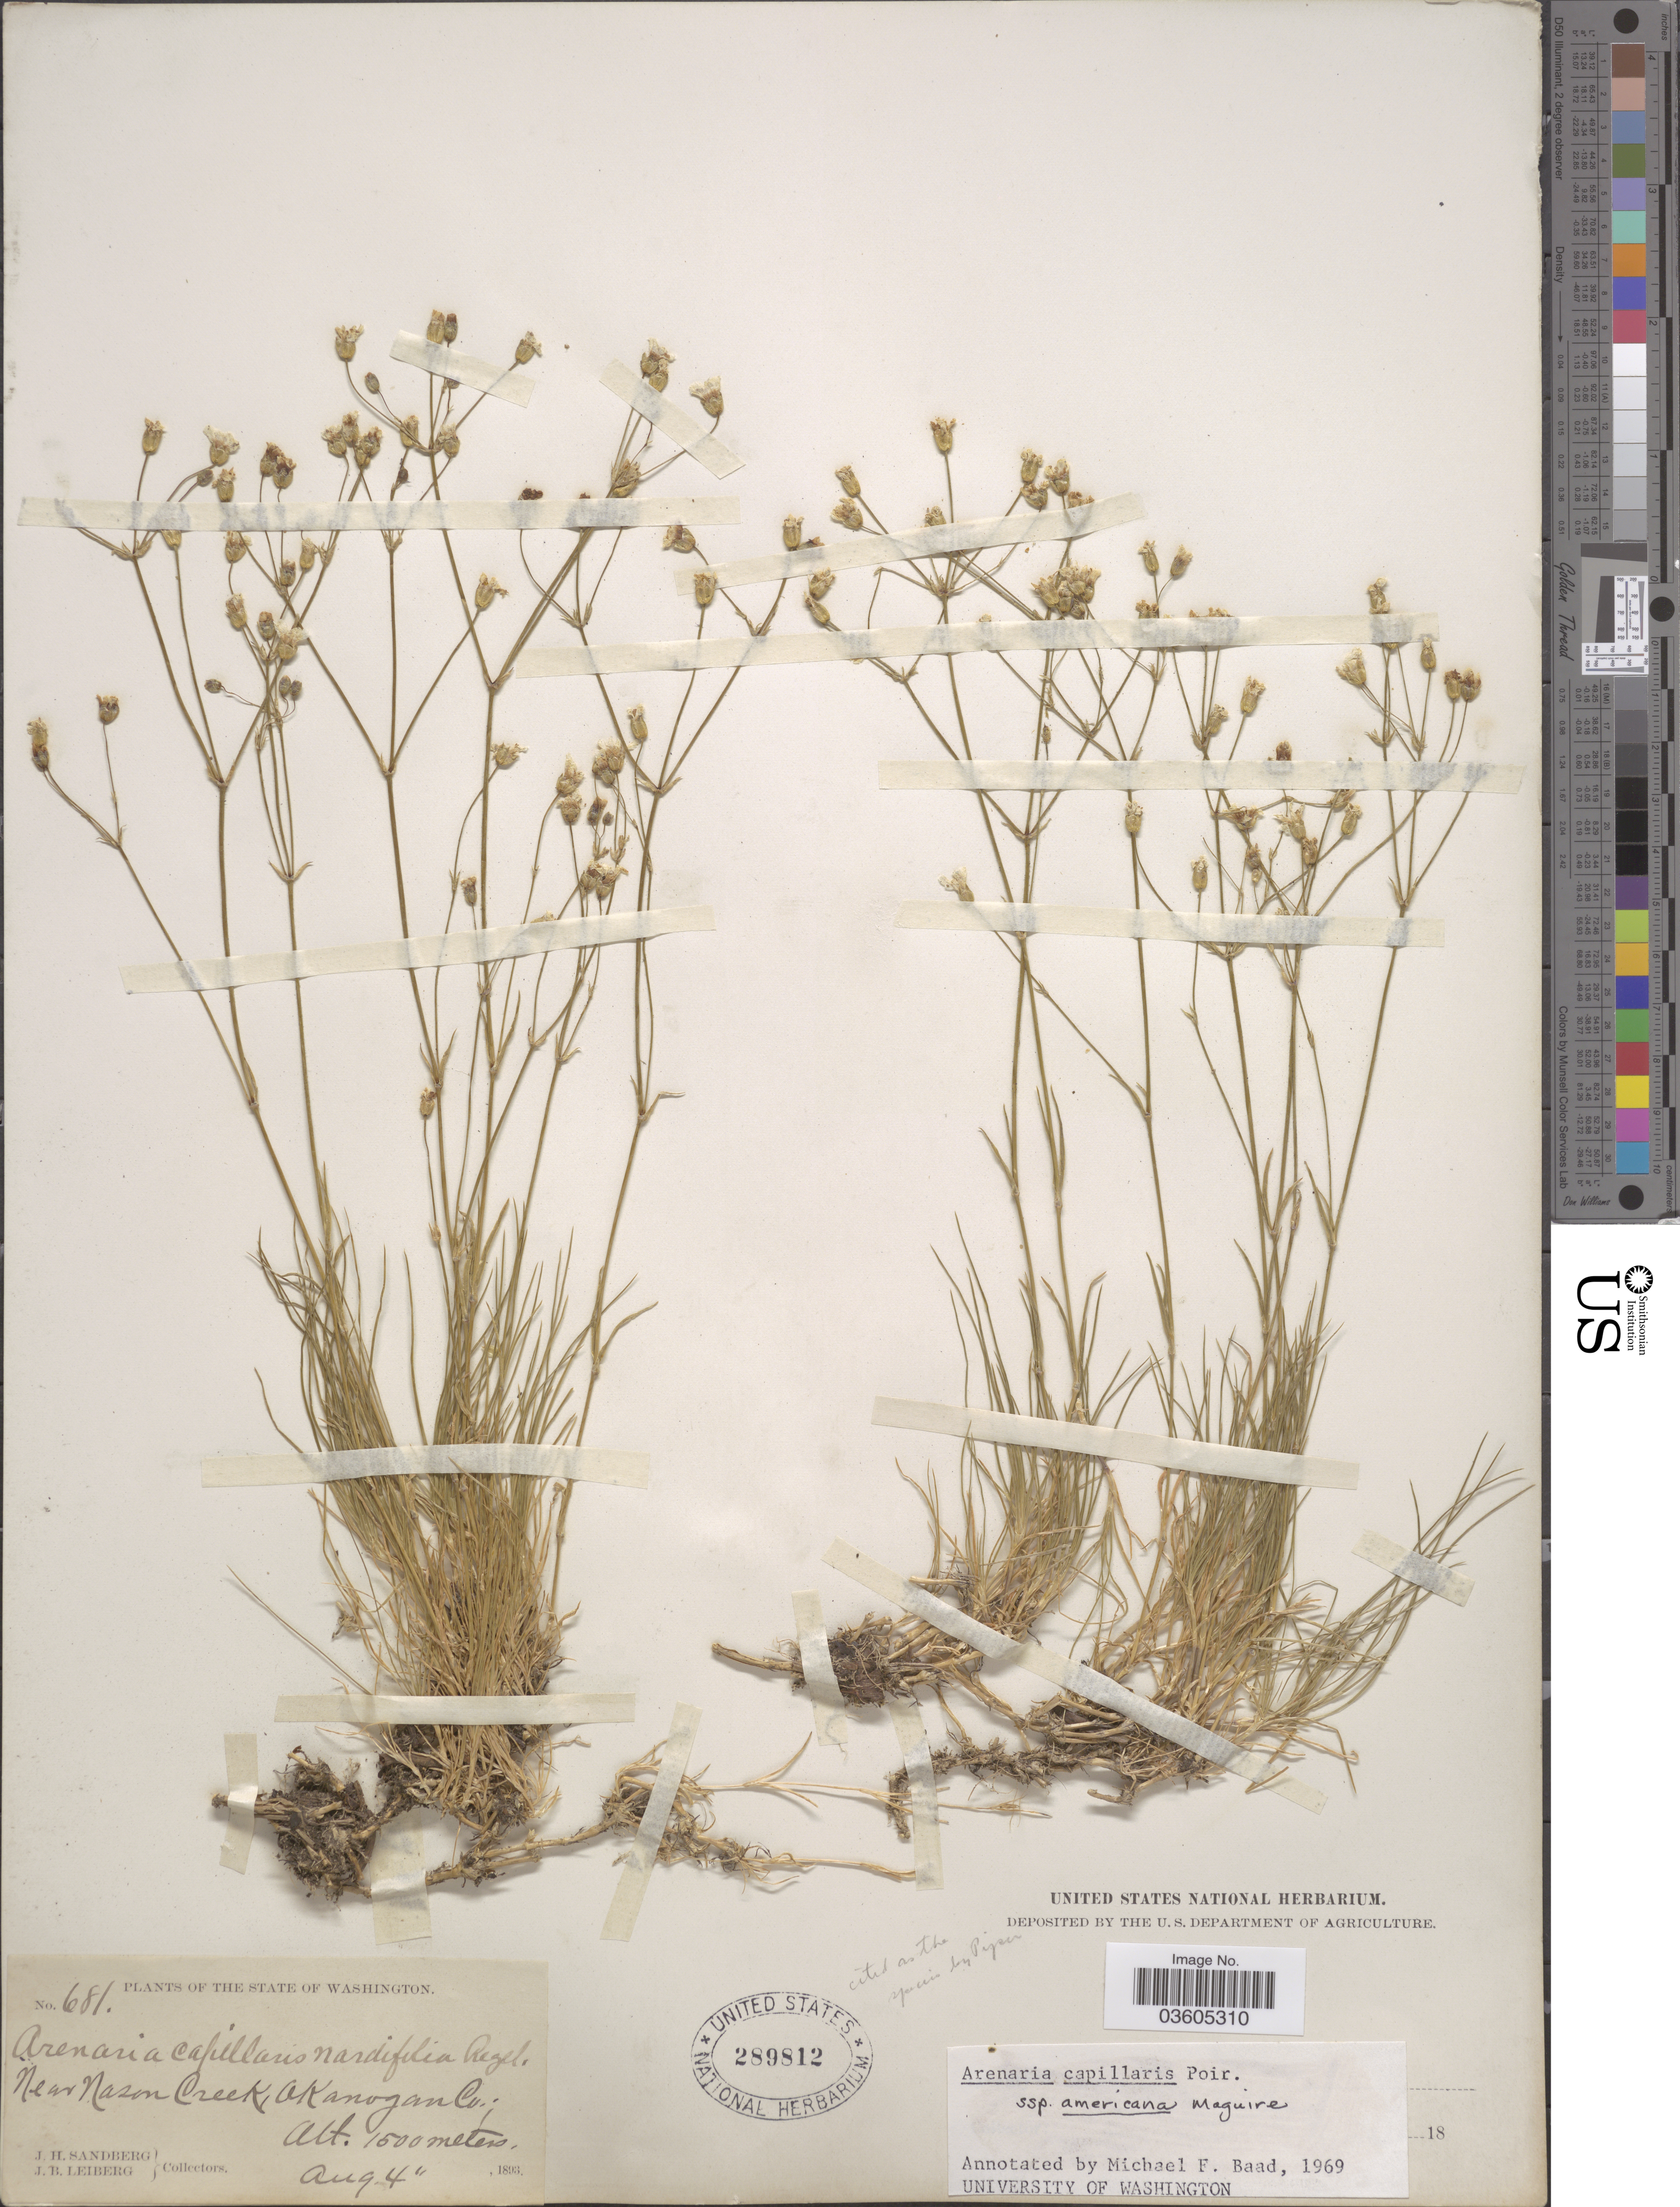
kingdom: Plantae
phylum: Tracheophyta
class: Magnoliopsida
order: Caryophyllales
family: Caryophyllaceae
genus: Eremogone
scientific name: Eremogone capillaris var. americana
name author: (Maguire) R.L. Hartm. & Rabeler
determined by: U.S. National Herbarium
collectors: J. H. Sandberg & J. B. Leiberg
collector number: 681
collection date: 1893-08-04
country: United States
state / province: Washington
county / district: Okanogan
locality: Near Nason Creek, Okanogan Co.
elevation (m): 1500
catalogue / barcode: US 289812